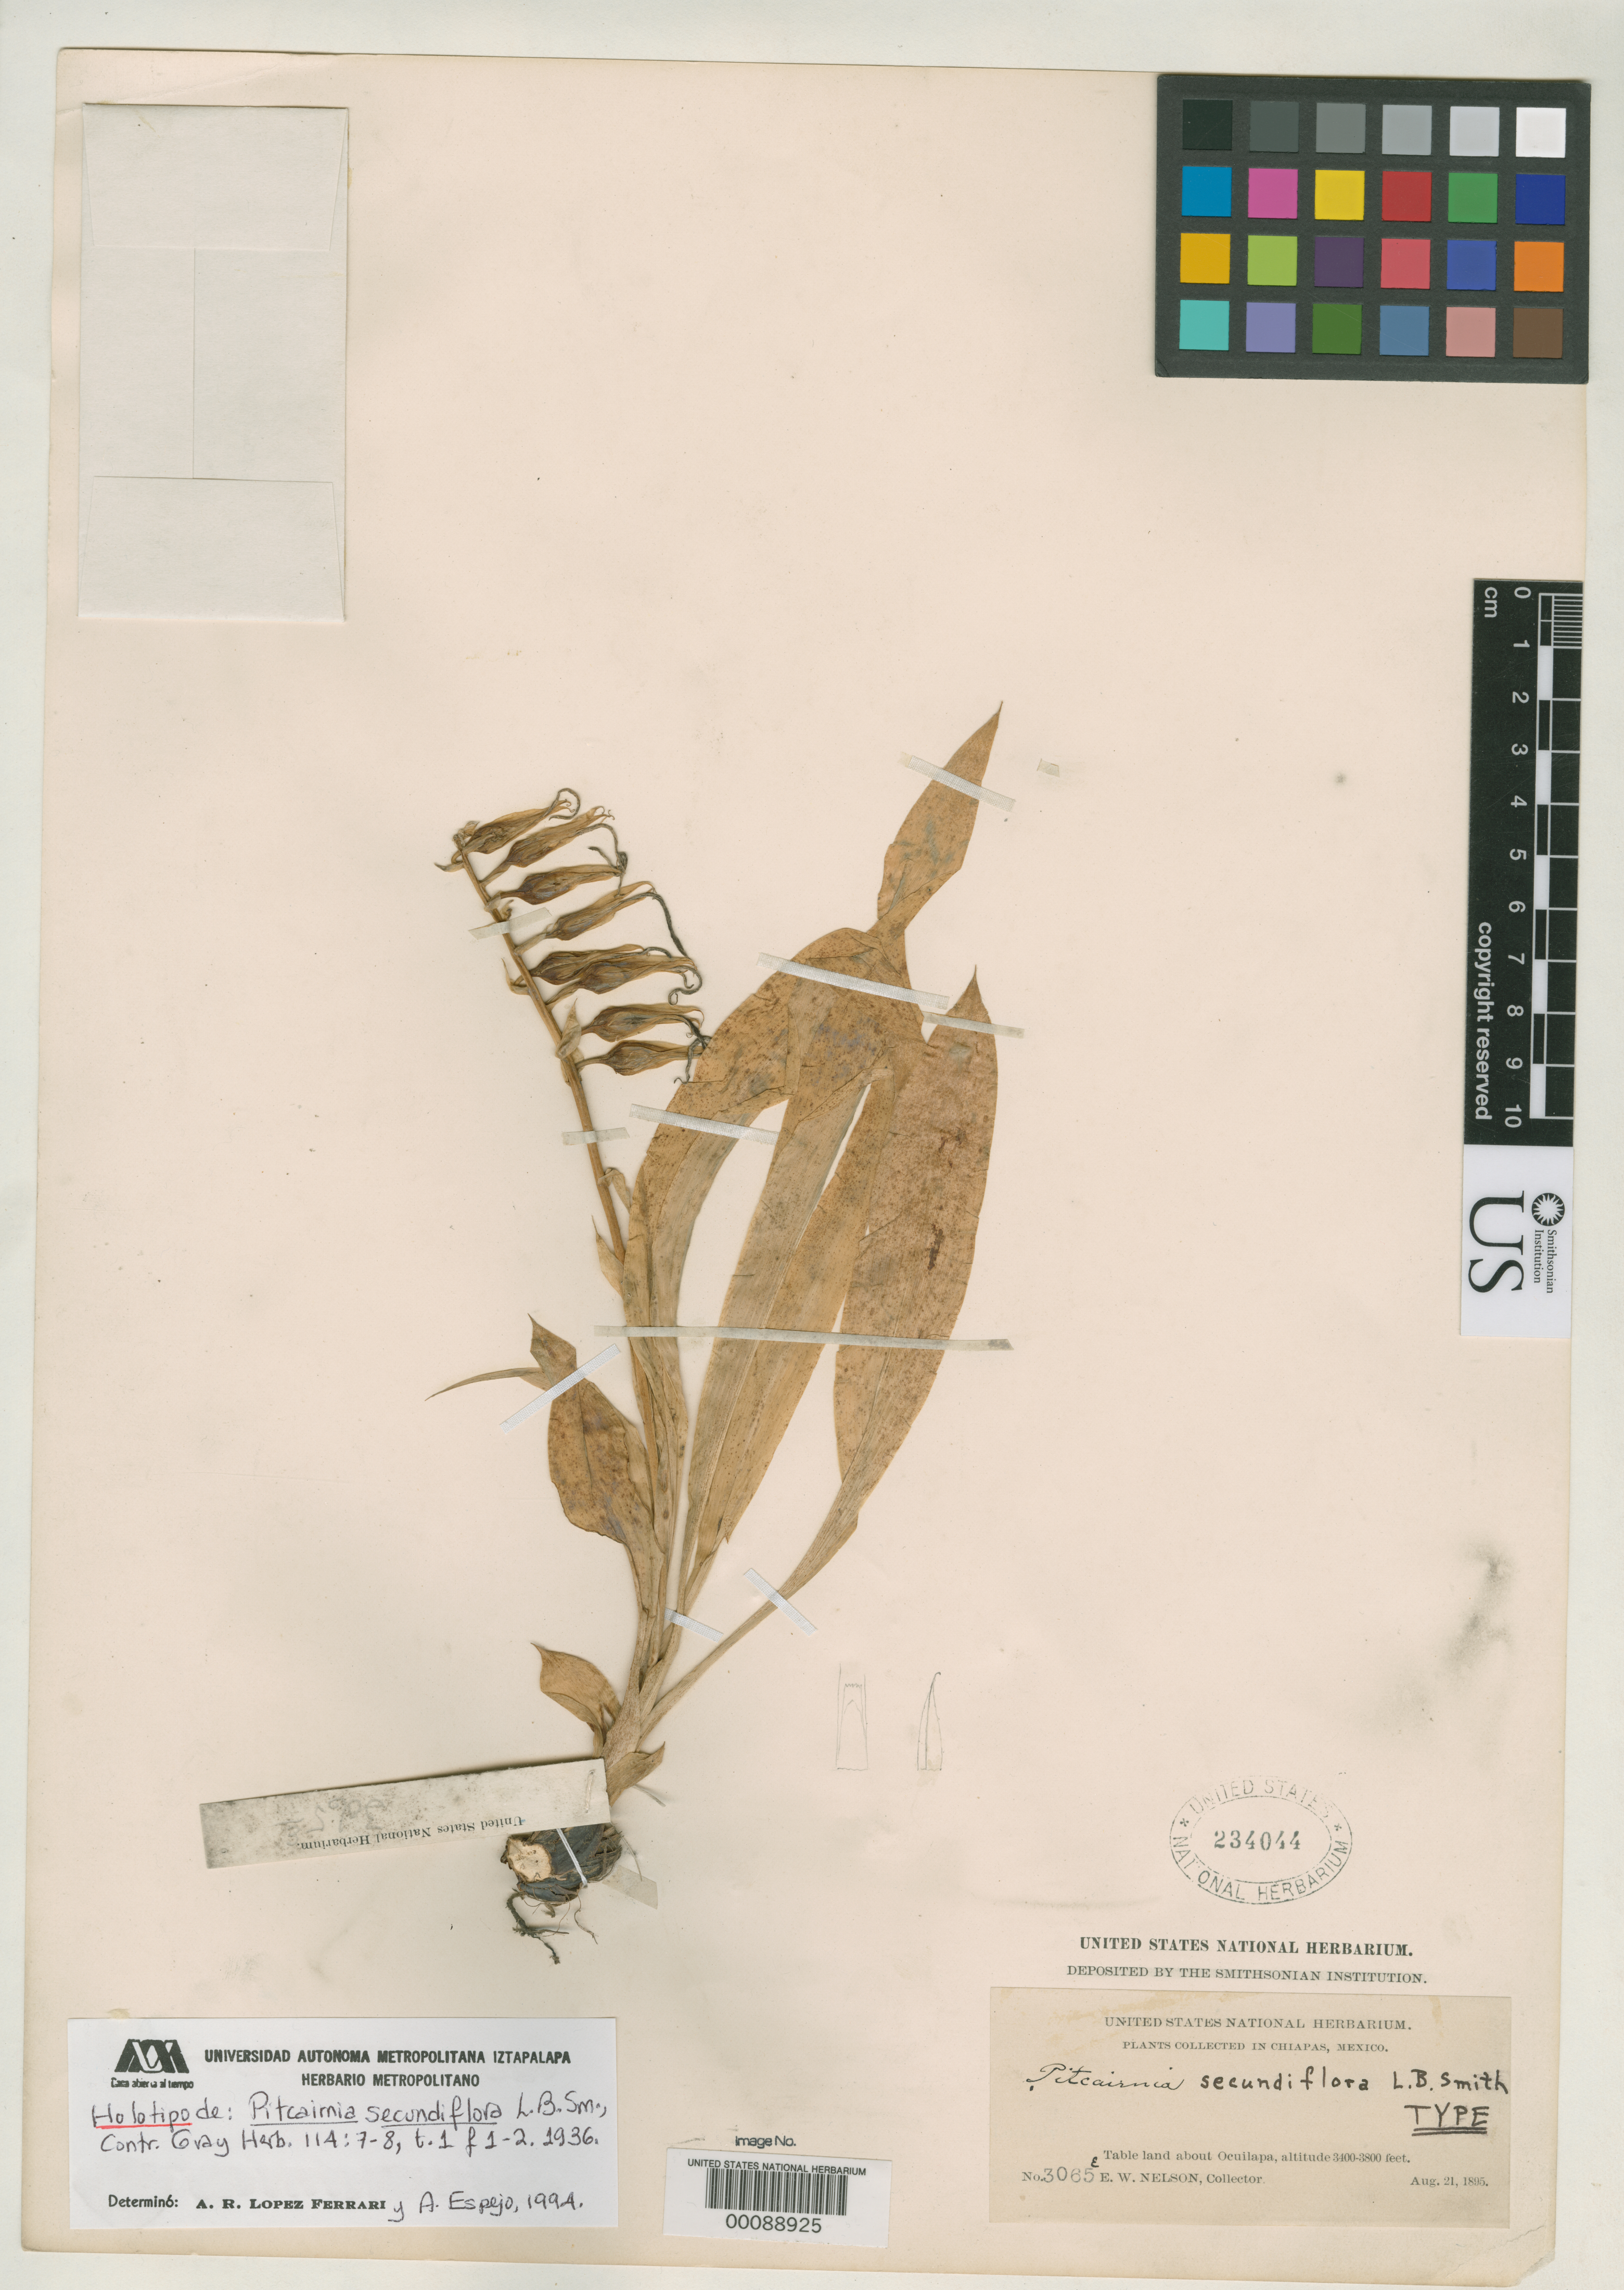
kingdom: Plantae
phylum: Tracheophyta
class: Liliopsida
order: Poales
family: Bromeliaceae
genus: Pitcairnia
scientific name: Pitcairnia secundiflora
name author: L.B. Sm.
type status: Holotype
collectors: E. W. Nelson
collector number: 3065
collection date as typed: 21 Aug 1895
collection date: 1895-08-21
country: Mexico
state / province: Chiapas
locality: Ocuilapa.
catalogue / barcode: US 234044